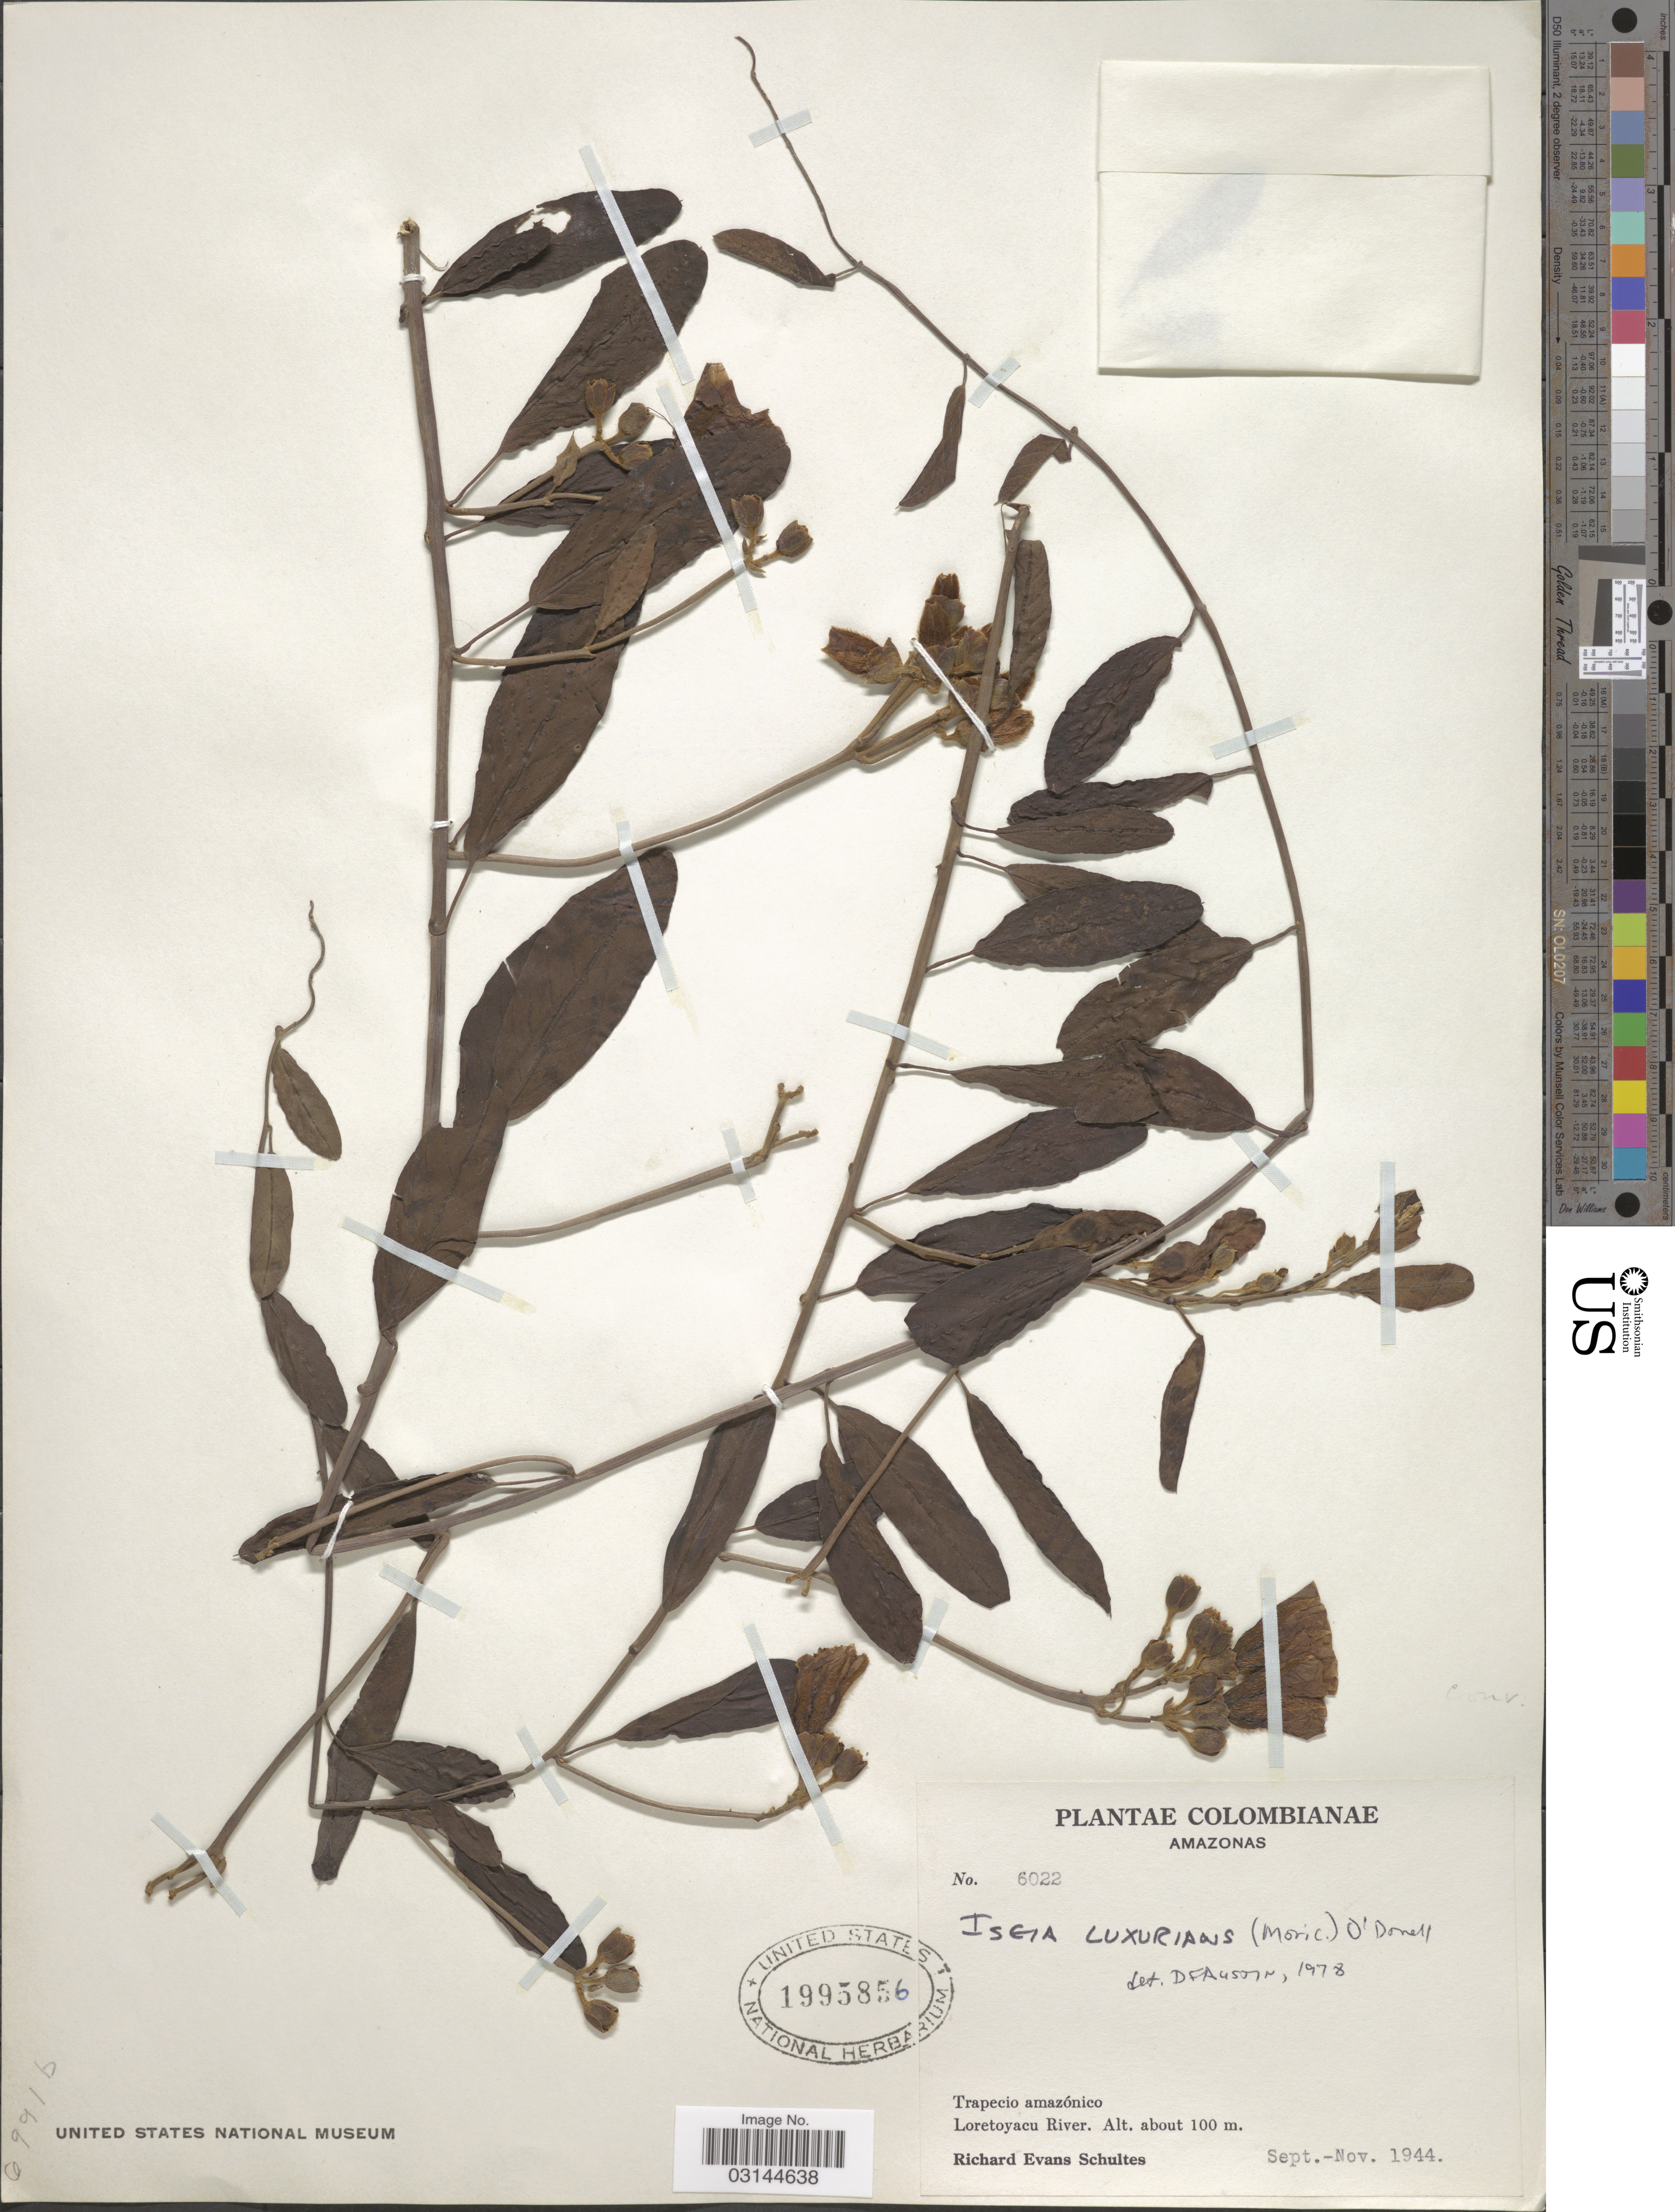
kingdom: Plantae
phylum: Tracheophyta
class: Magnoliopsida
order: Solanales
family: Convolvulaceae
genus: Aniseia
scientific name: Aniseia luxurians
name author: (Moric.) Athiê-Souza & Buril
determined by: Strong, Mark T., (BOT), Smithsonian Institution - National Museum of Natural History (UNITED STATES)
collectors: R. E. Schultes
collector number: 6022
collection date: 1944-09/1944-11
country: Colombia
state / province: Amazônas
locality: Trapecio amazónico. Loretoyacu River.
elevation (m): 100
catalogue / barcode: US 1995856